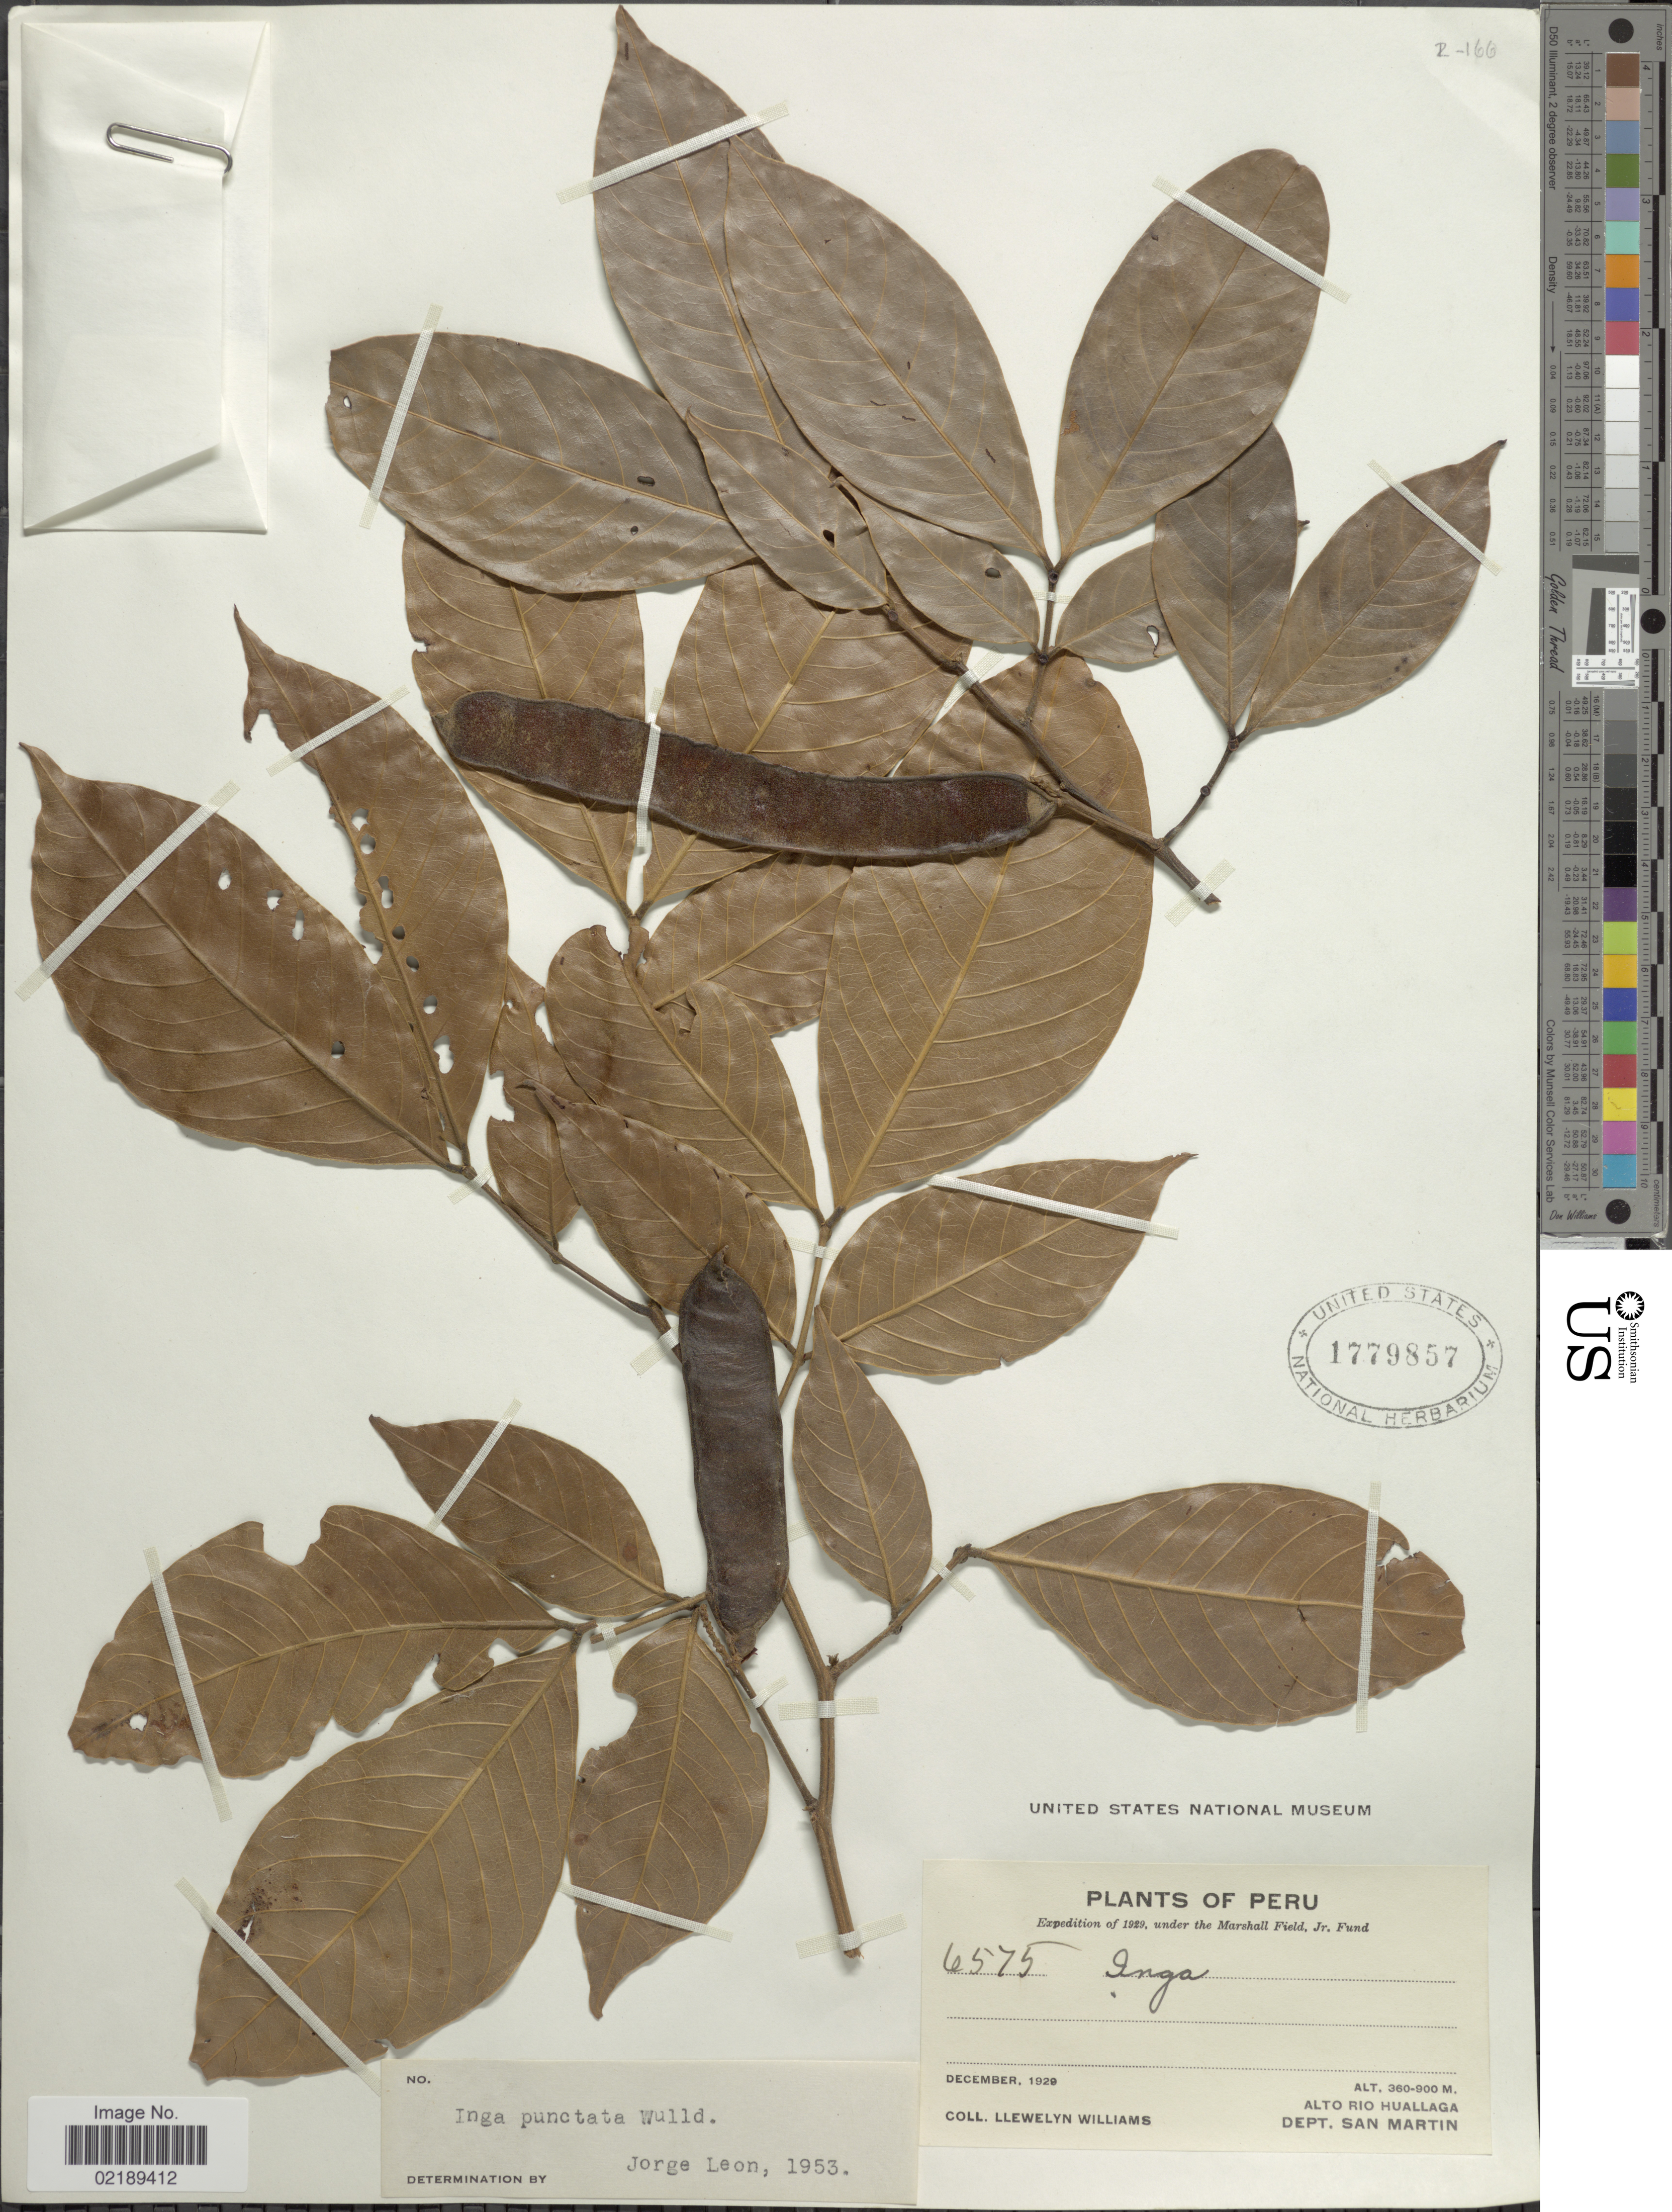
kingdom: Plantae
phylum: Tracheophyta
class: Magnoliopsida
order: Fabales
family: Fabaceae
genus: Inga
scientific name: Inga punctata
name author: Willd.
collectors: Ll. Williams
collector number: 6575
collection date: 1920-12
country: Peru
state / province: San Martín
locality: Alto Rio Huallaga.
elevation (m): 360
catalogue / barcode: US 1779857